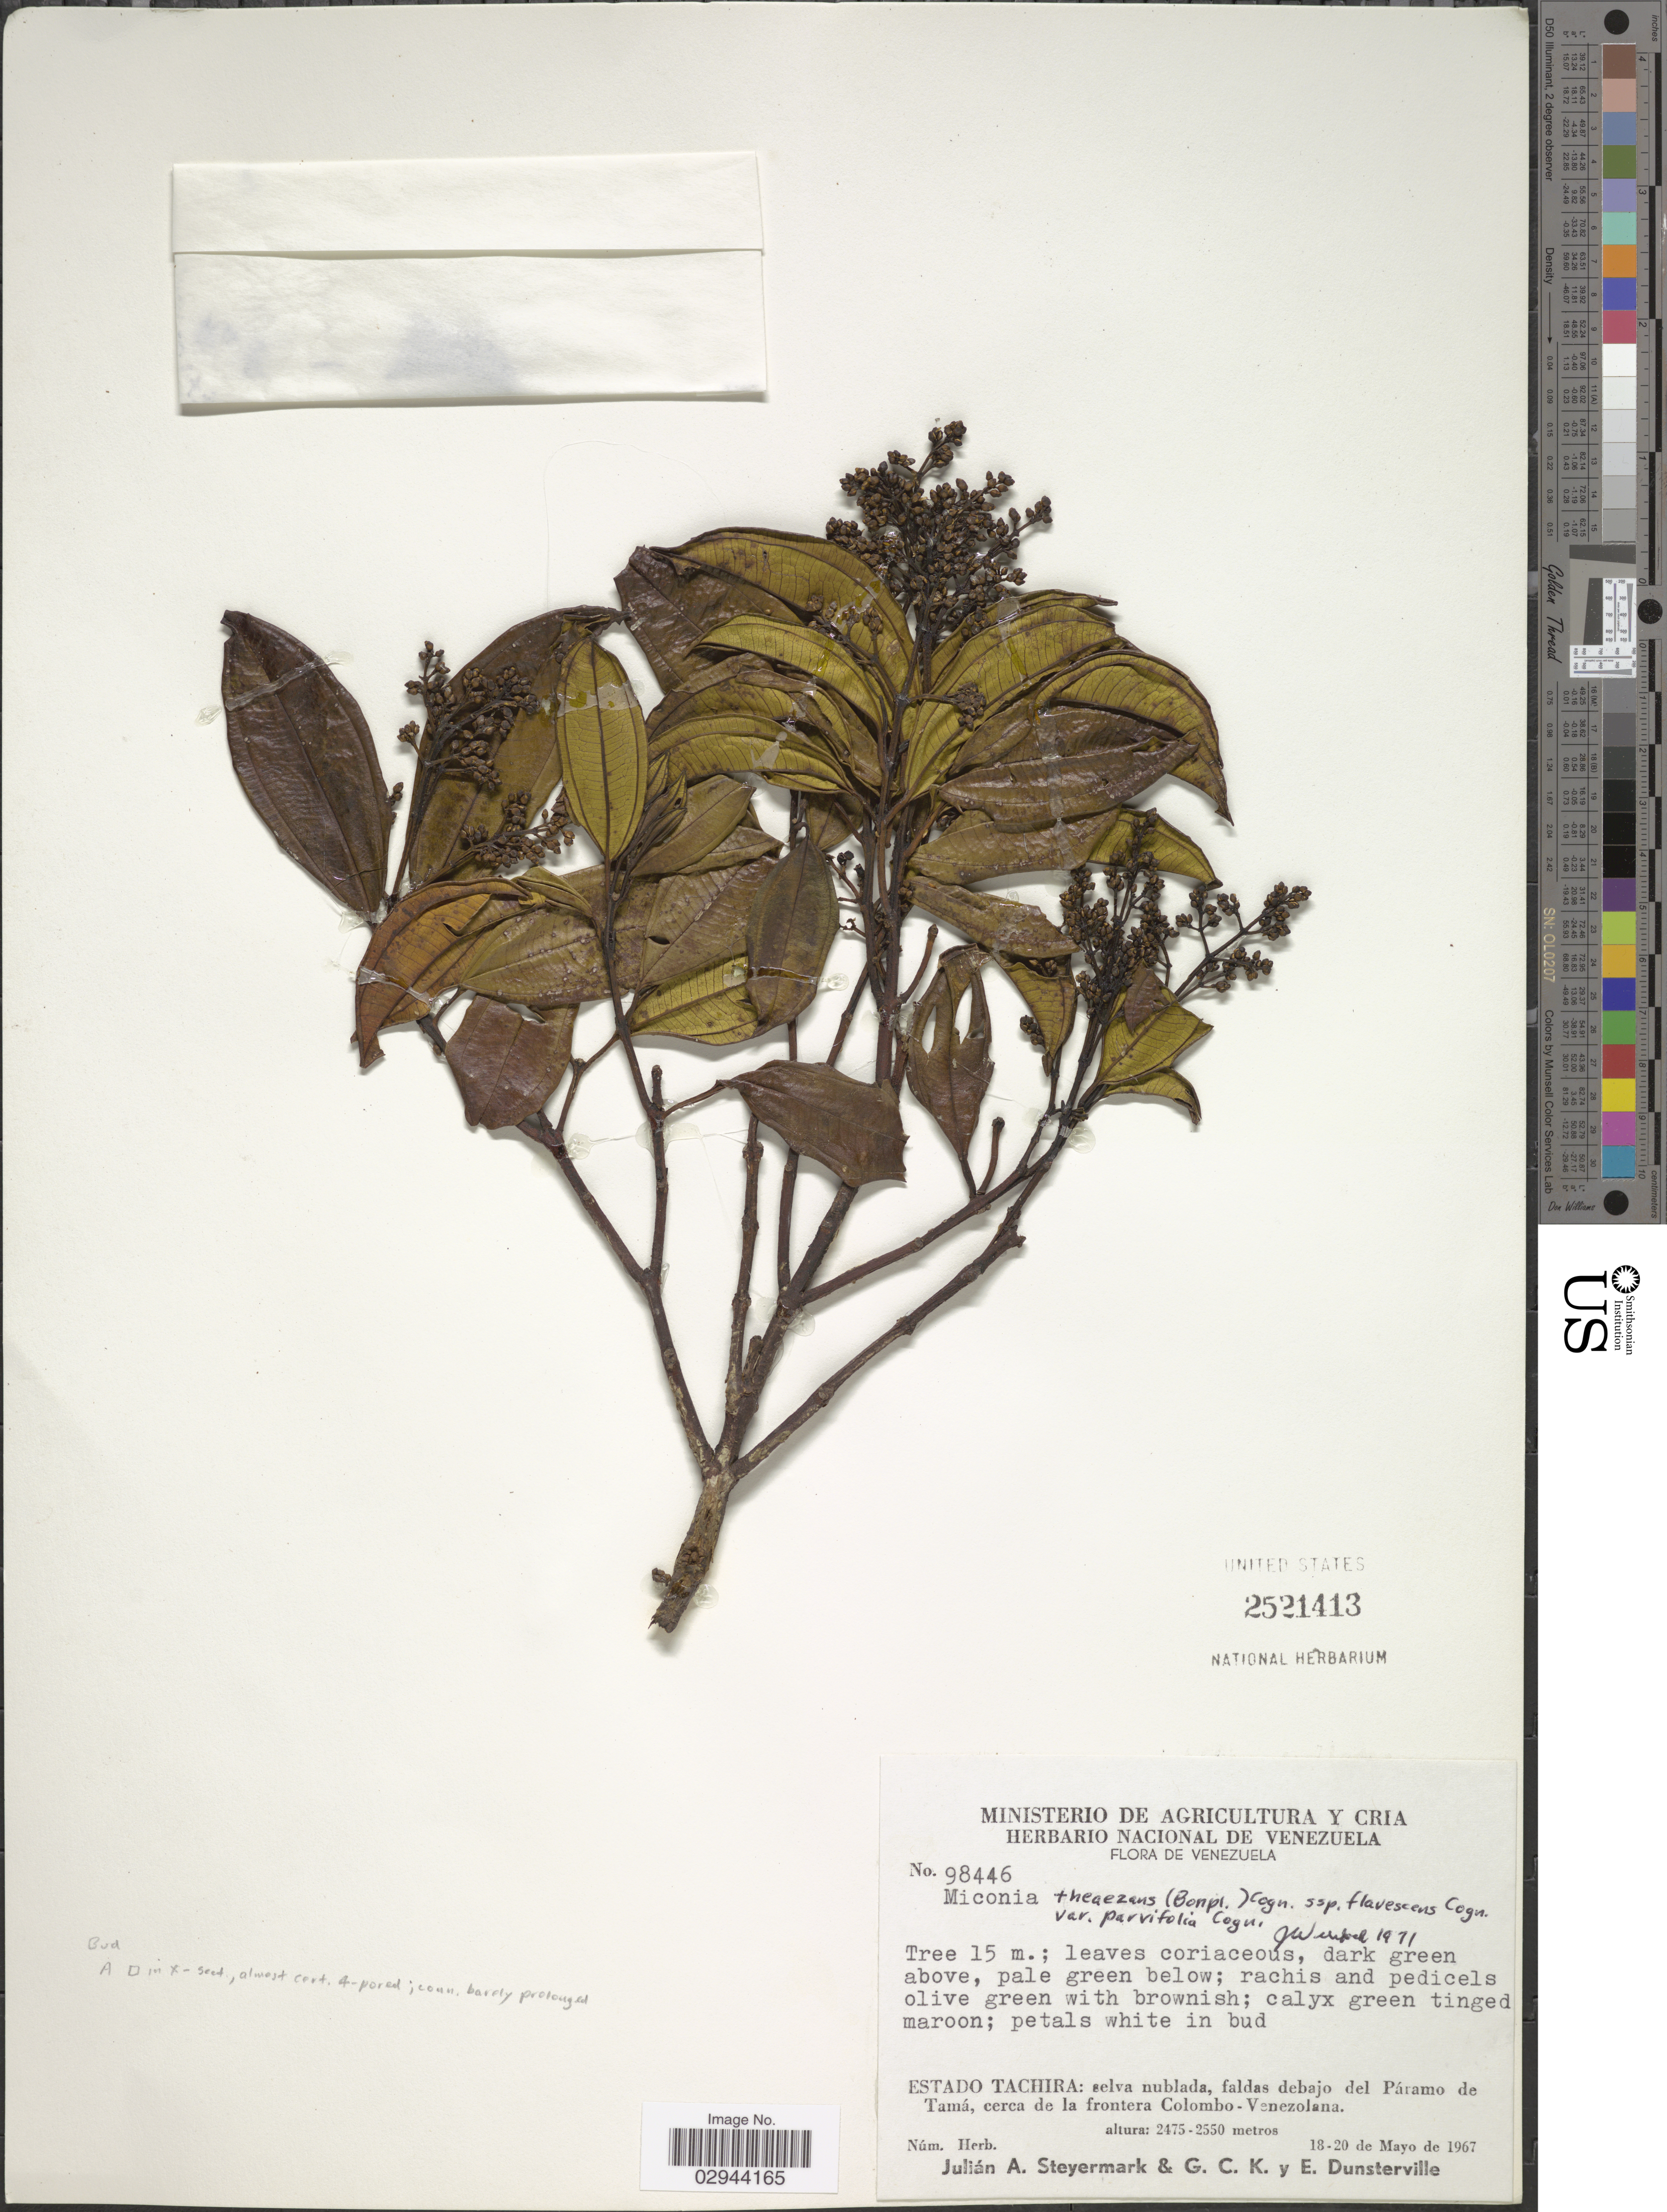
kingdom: Plantae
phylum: Tracheophyta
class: Magnoliopsida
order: Myrtales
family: Melastomataceae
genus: Miconia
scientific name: Miconia theizans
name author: (Bonpl.) Cogn.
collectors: J. Steyermark, G. C. K. Dunsterville & E. Dunsterville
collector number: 98446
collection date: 1967-05-18/1967-05-20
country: Venezuela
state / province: Tachira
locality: Selva nublada, faldas debajo del Páramo de Tamá, cerca de la frontera Colombo-Venezolana.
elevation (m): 2475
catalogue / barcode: US 2521413